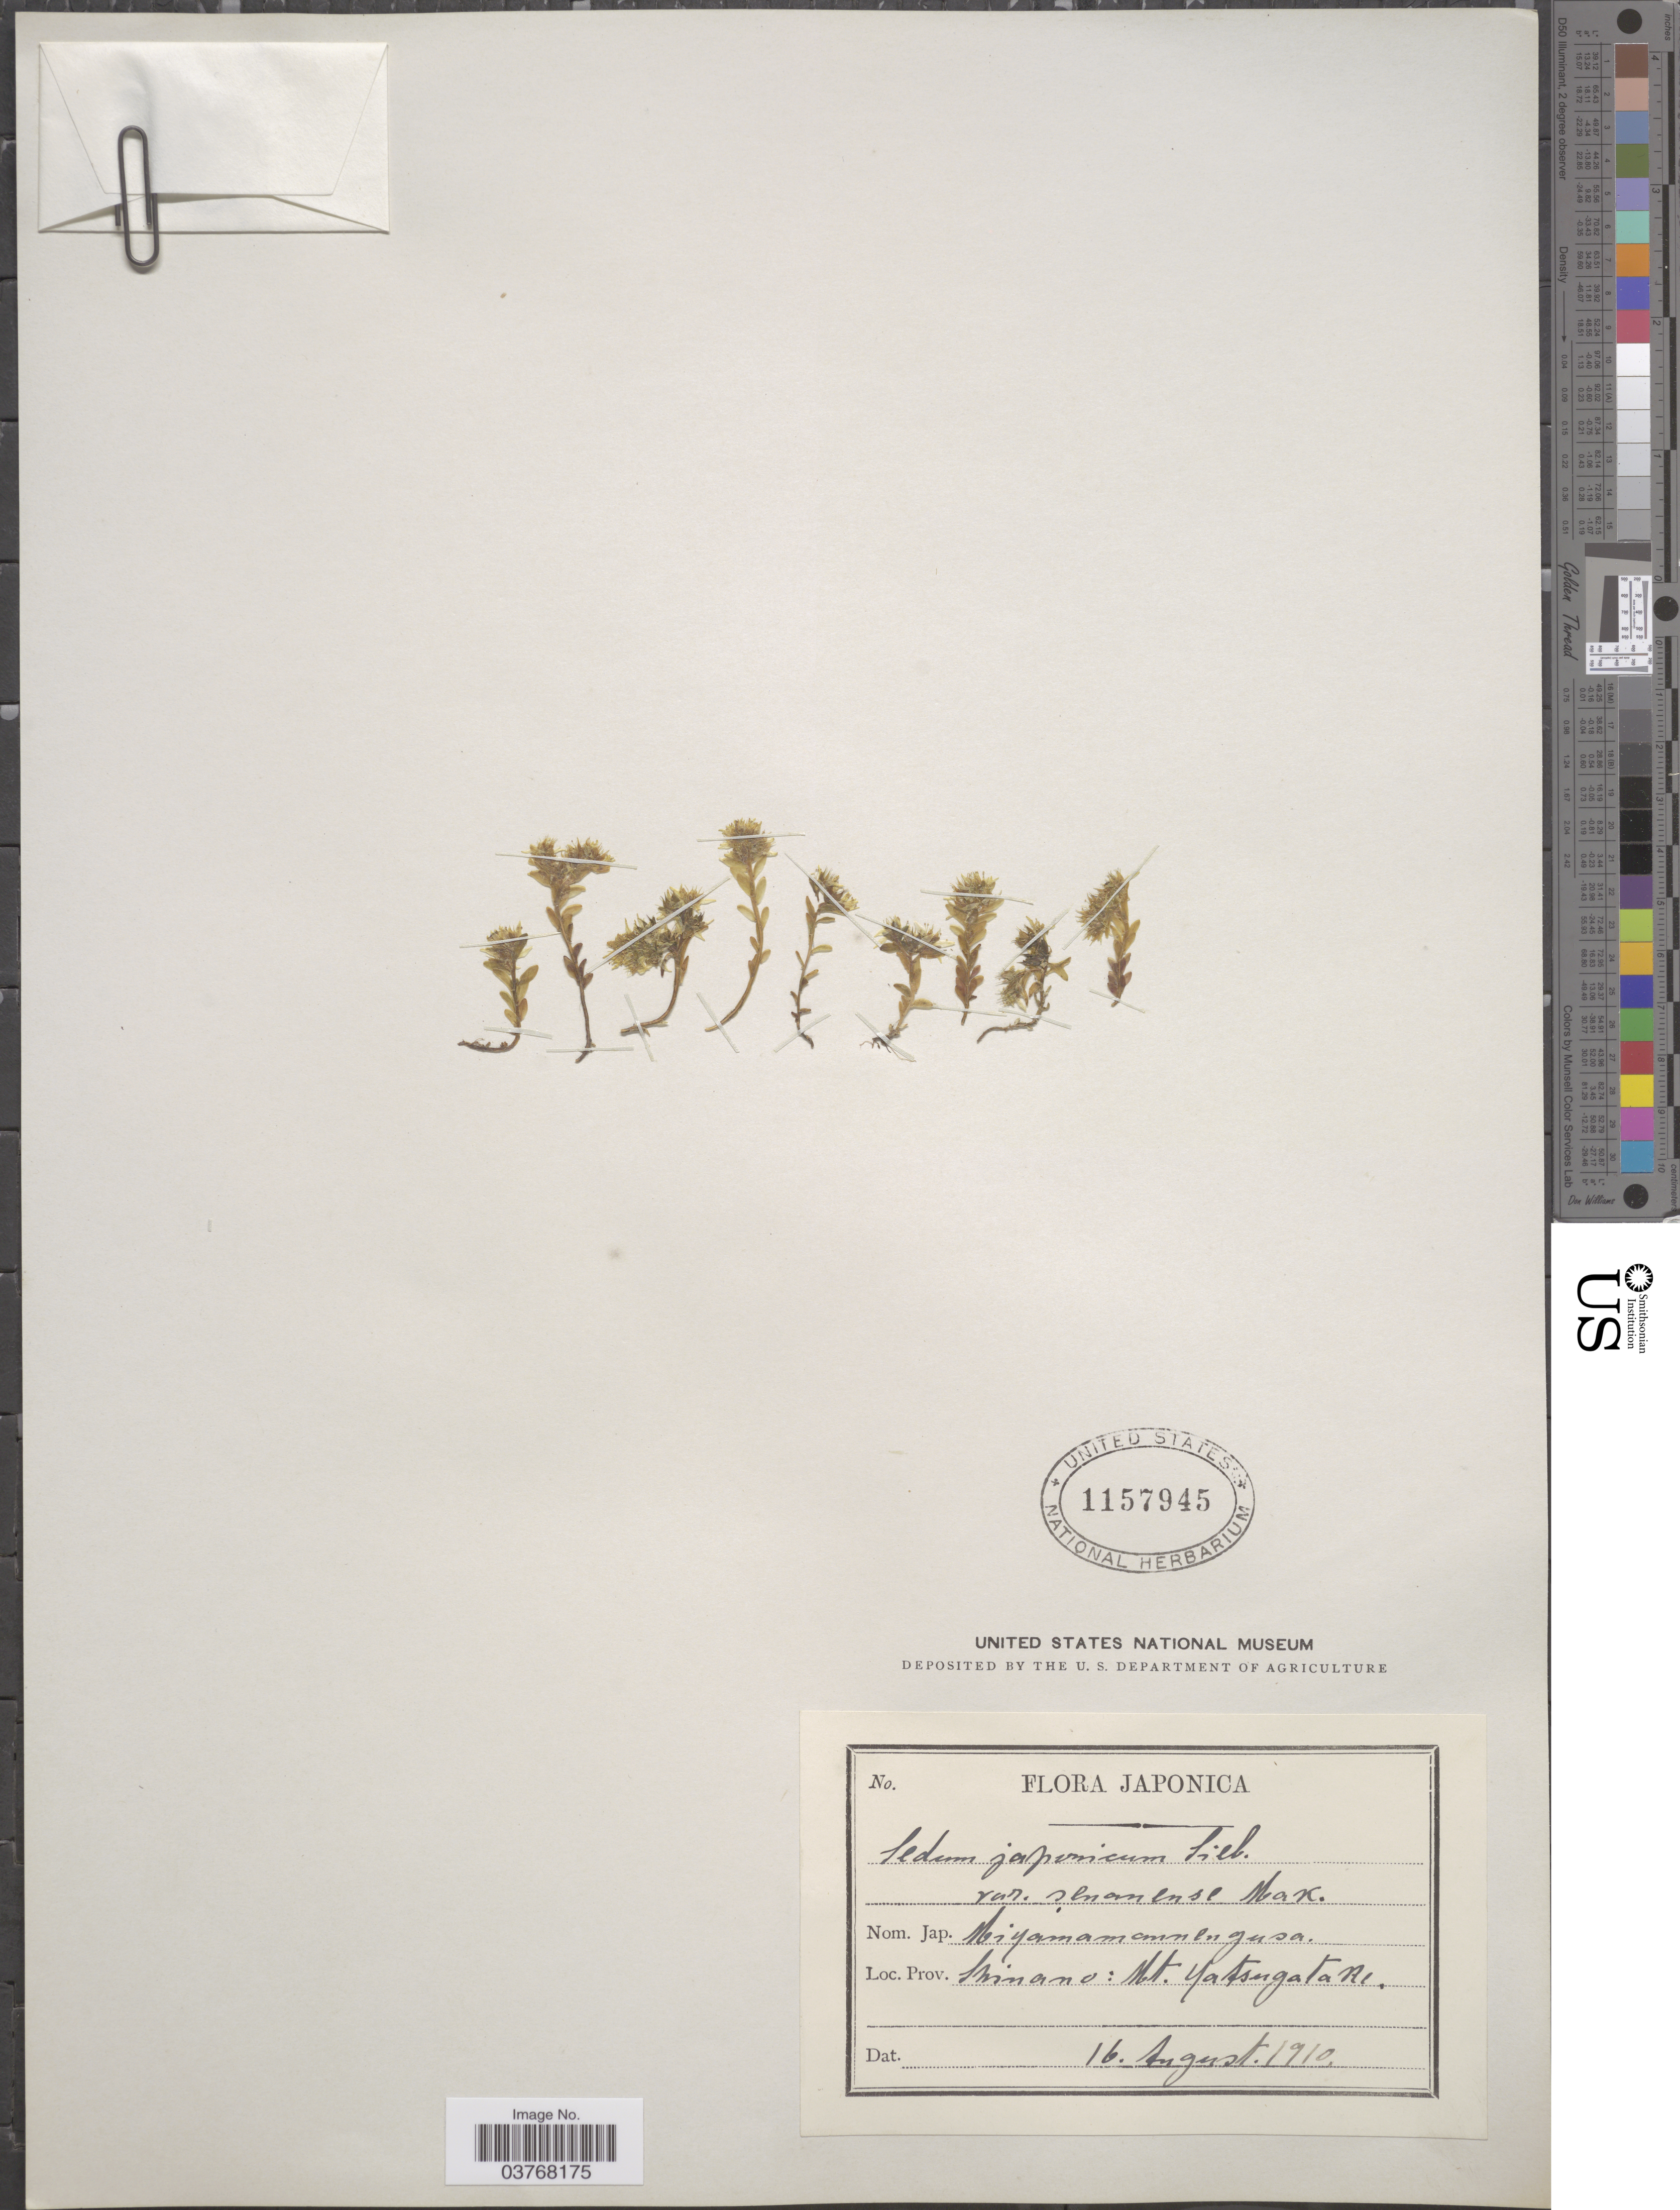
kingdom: Plantae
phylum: Tracheophyta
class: Magnoliopsida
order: Saxifragales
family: Crassulaceae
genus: Sedum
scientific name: Sedum japonicum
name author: Siebold ex Miq.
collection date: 1910-08-16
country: Japan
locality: Shinano: Mt. Yatsugatake.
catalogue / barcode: US 1157945